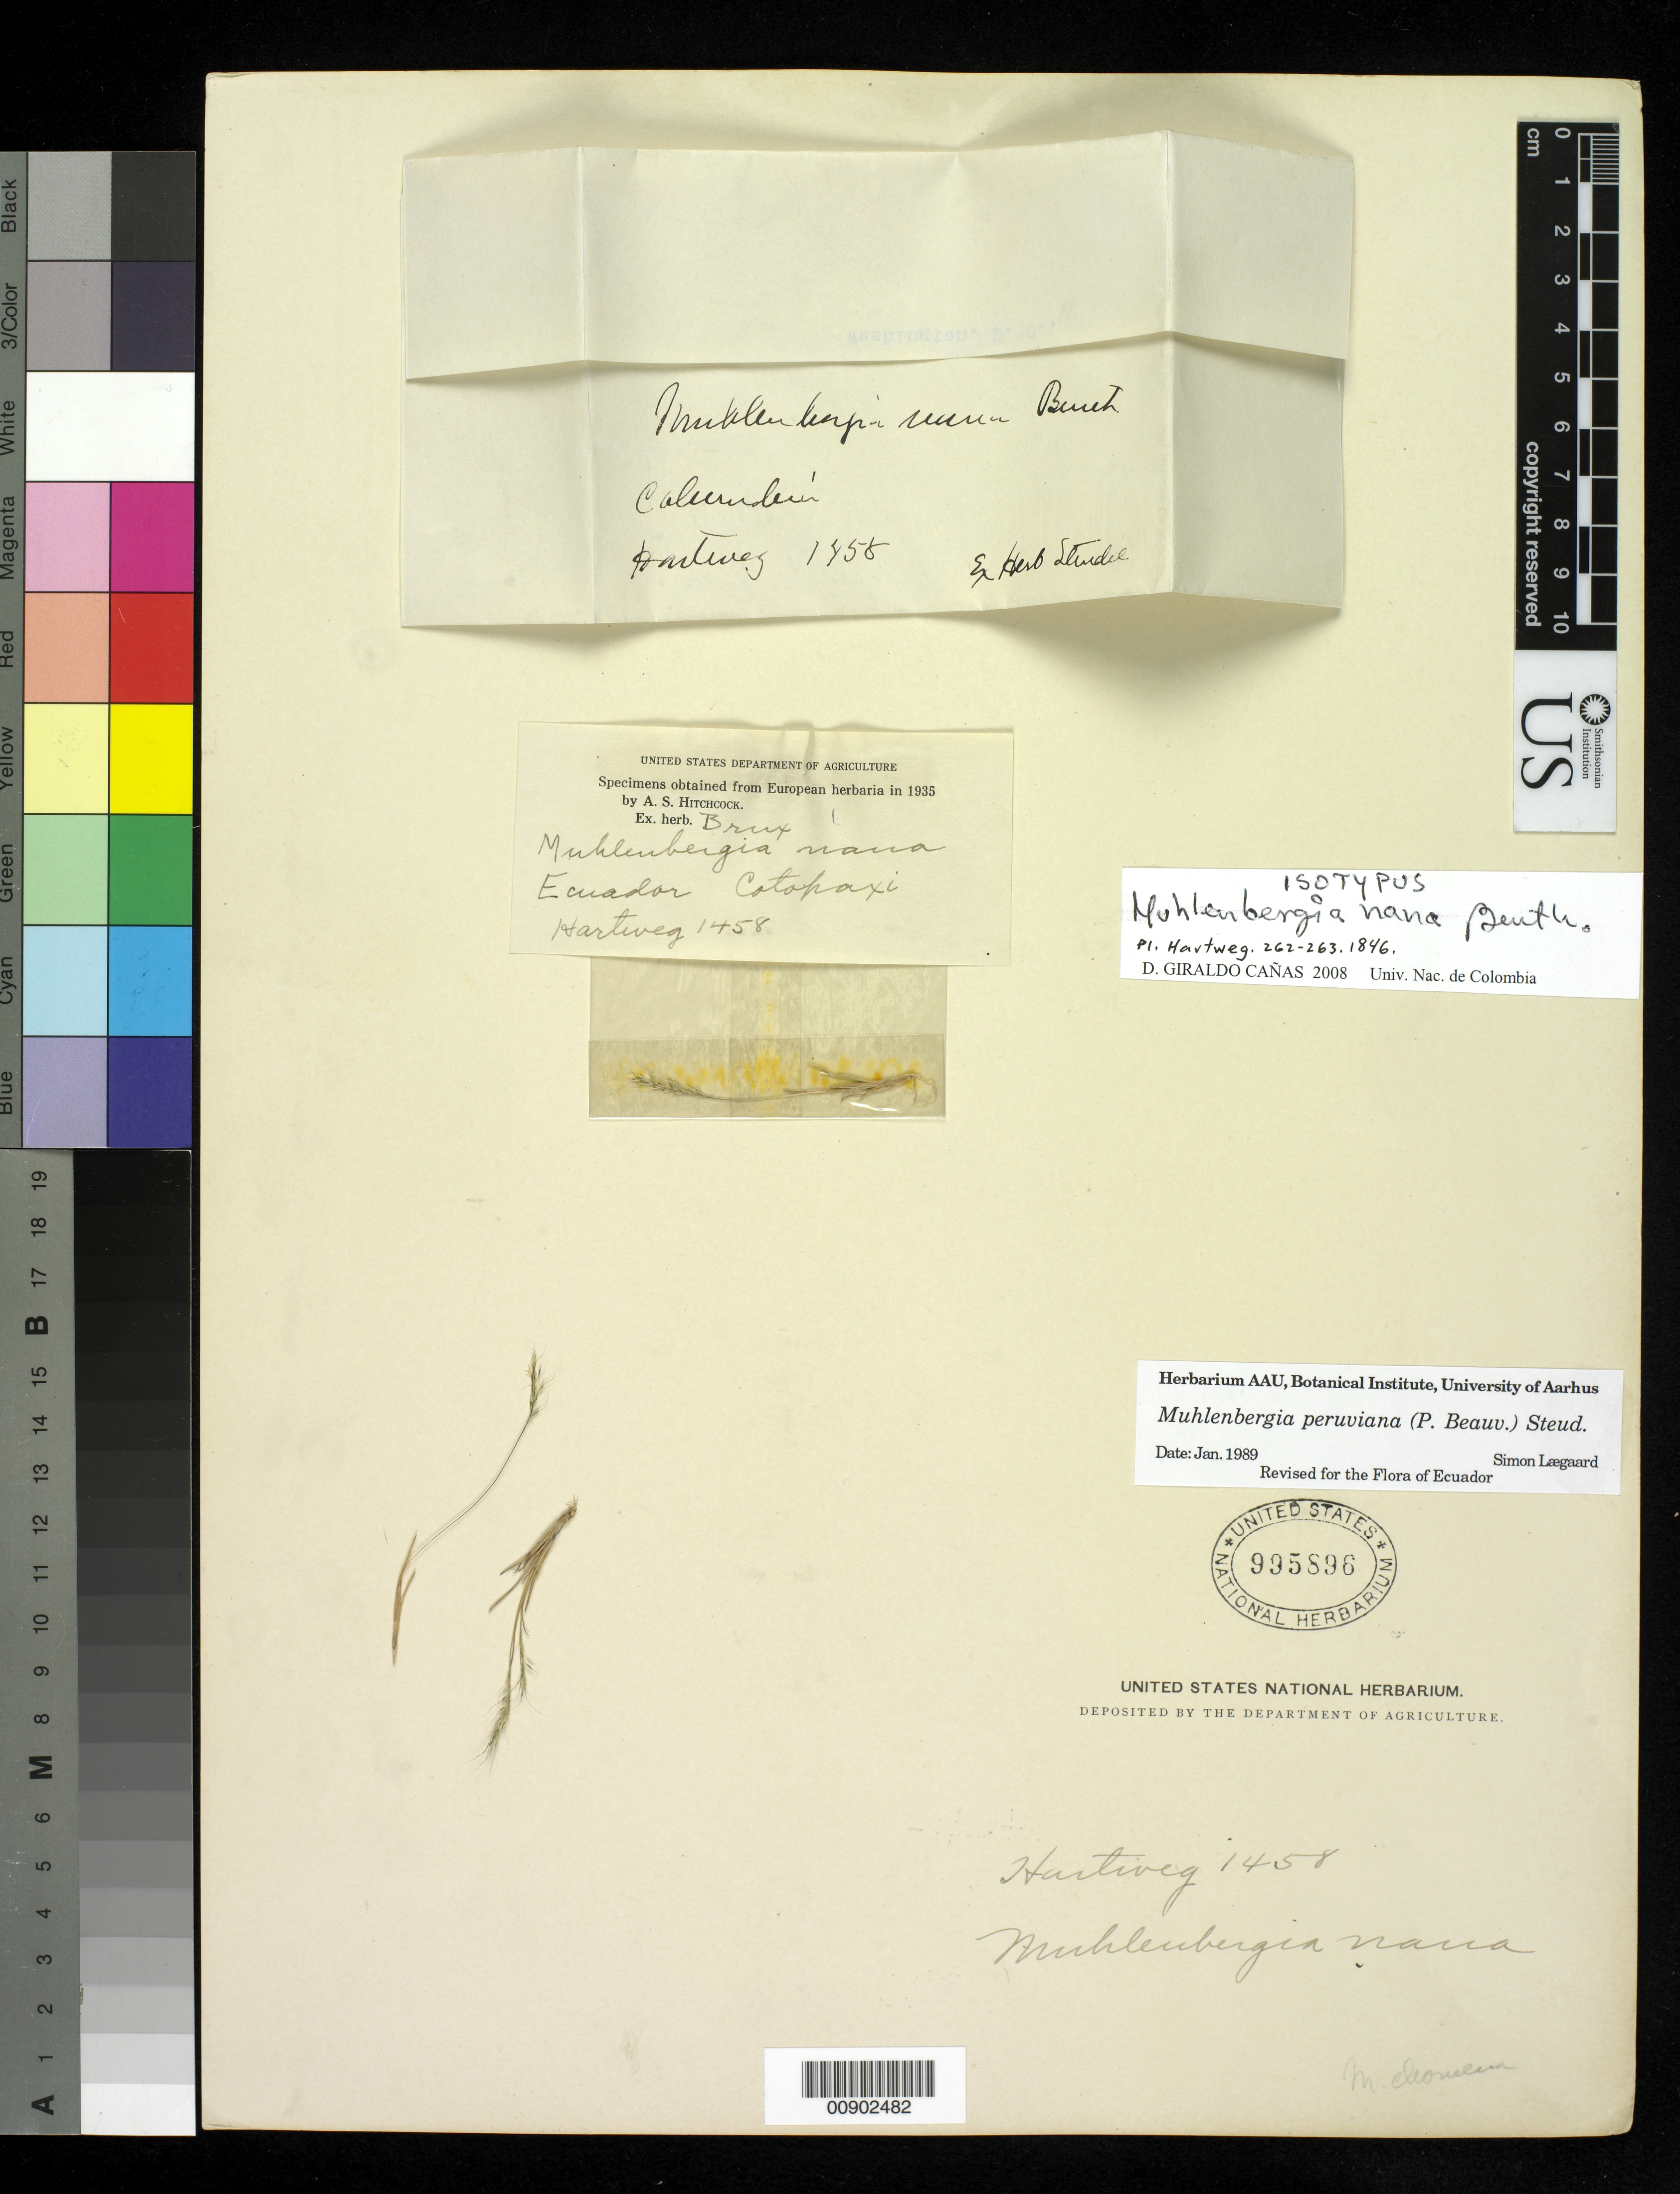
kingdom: Plantae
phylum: Tracheophyta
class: Liliopsida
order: Poales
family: Poaceae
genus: Muhlenbergia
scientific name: Muhlenbergia nana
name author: Benth.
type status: Type Fragment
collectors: K. Hartweg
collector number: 1458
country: Ecuador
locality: Cotopaxi.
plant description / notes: Mounted with fragmentary material of type specimens ex herb. Steudel & ex herb. Brussels.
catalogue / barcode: US 995896